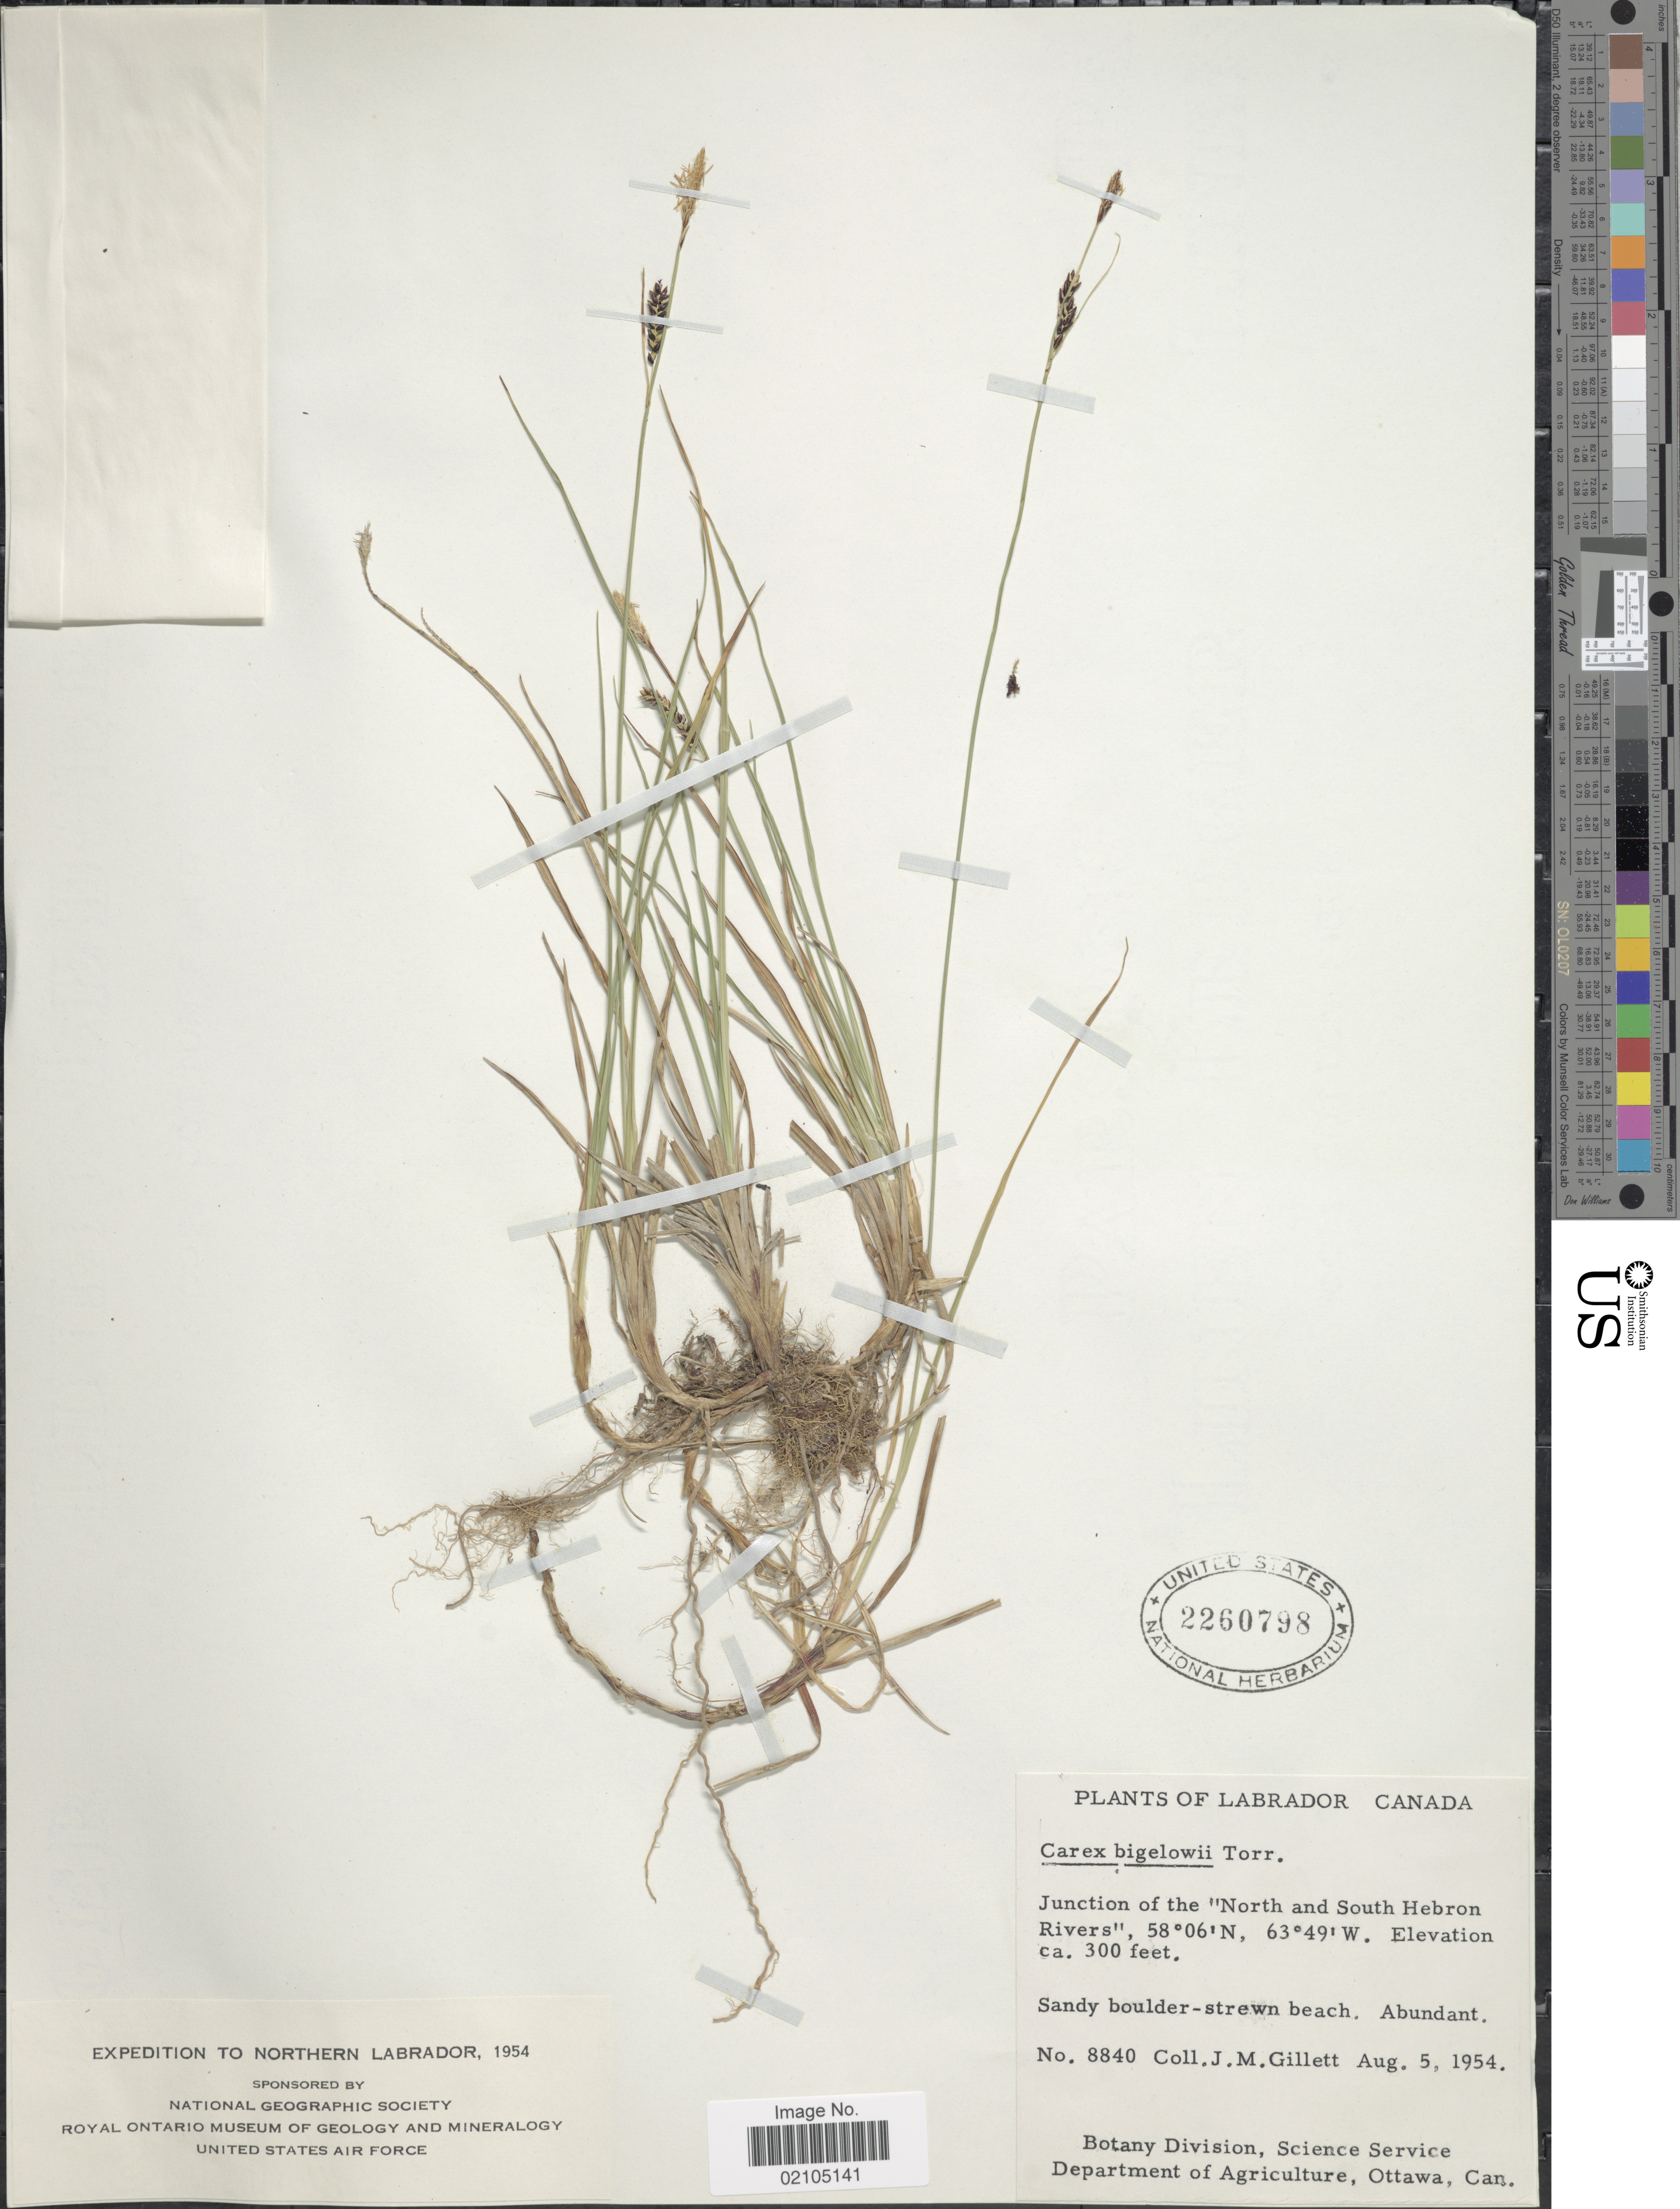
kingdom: Plantae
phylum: Tracheophyta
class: Liliopsida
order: Poales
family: Cyperaceae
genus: Carex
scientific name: Carex bigelowii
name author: Torr. ex Schwein.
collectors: J. M. Gillett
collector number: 8840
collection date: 1954-08-05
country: Canada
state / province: Newfoundland and Labrador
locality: Northern Labrador. Junction of the "North and South Hebron Rivers".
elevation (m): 91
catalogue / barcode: US 2260798